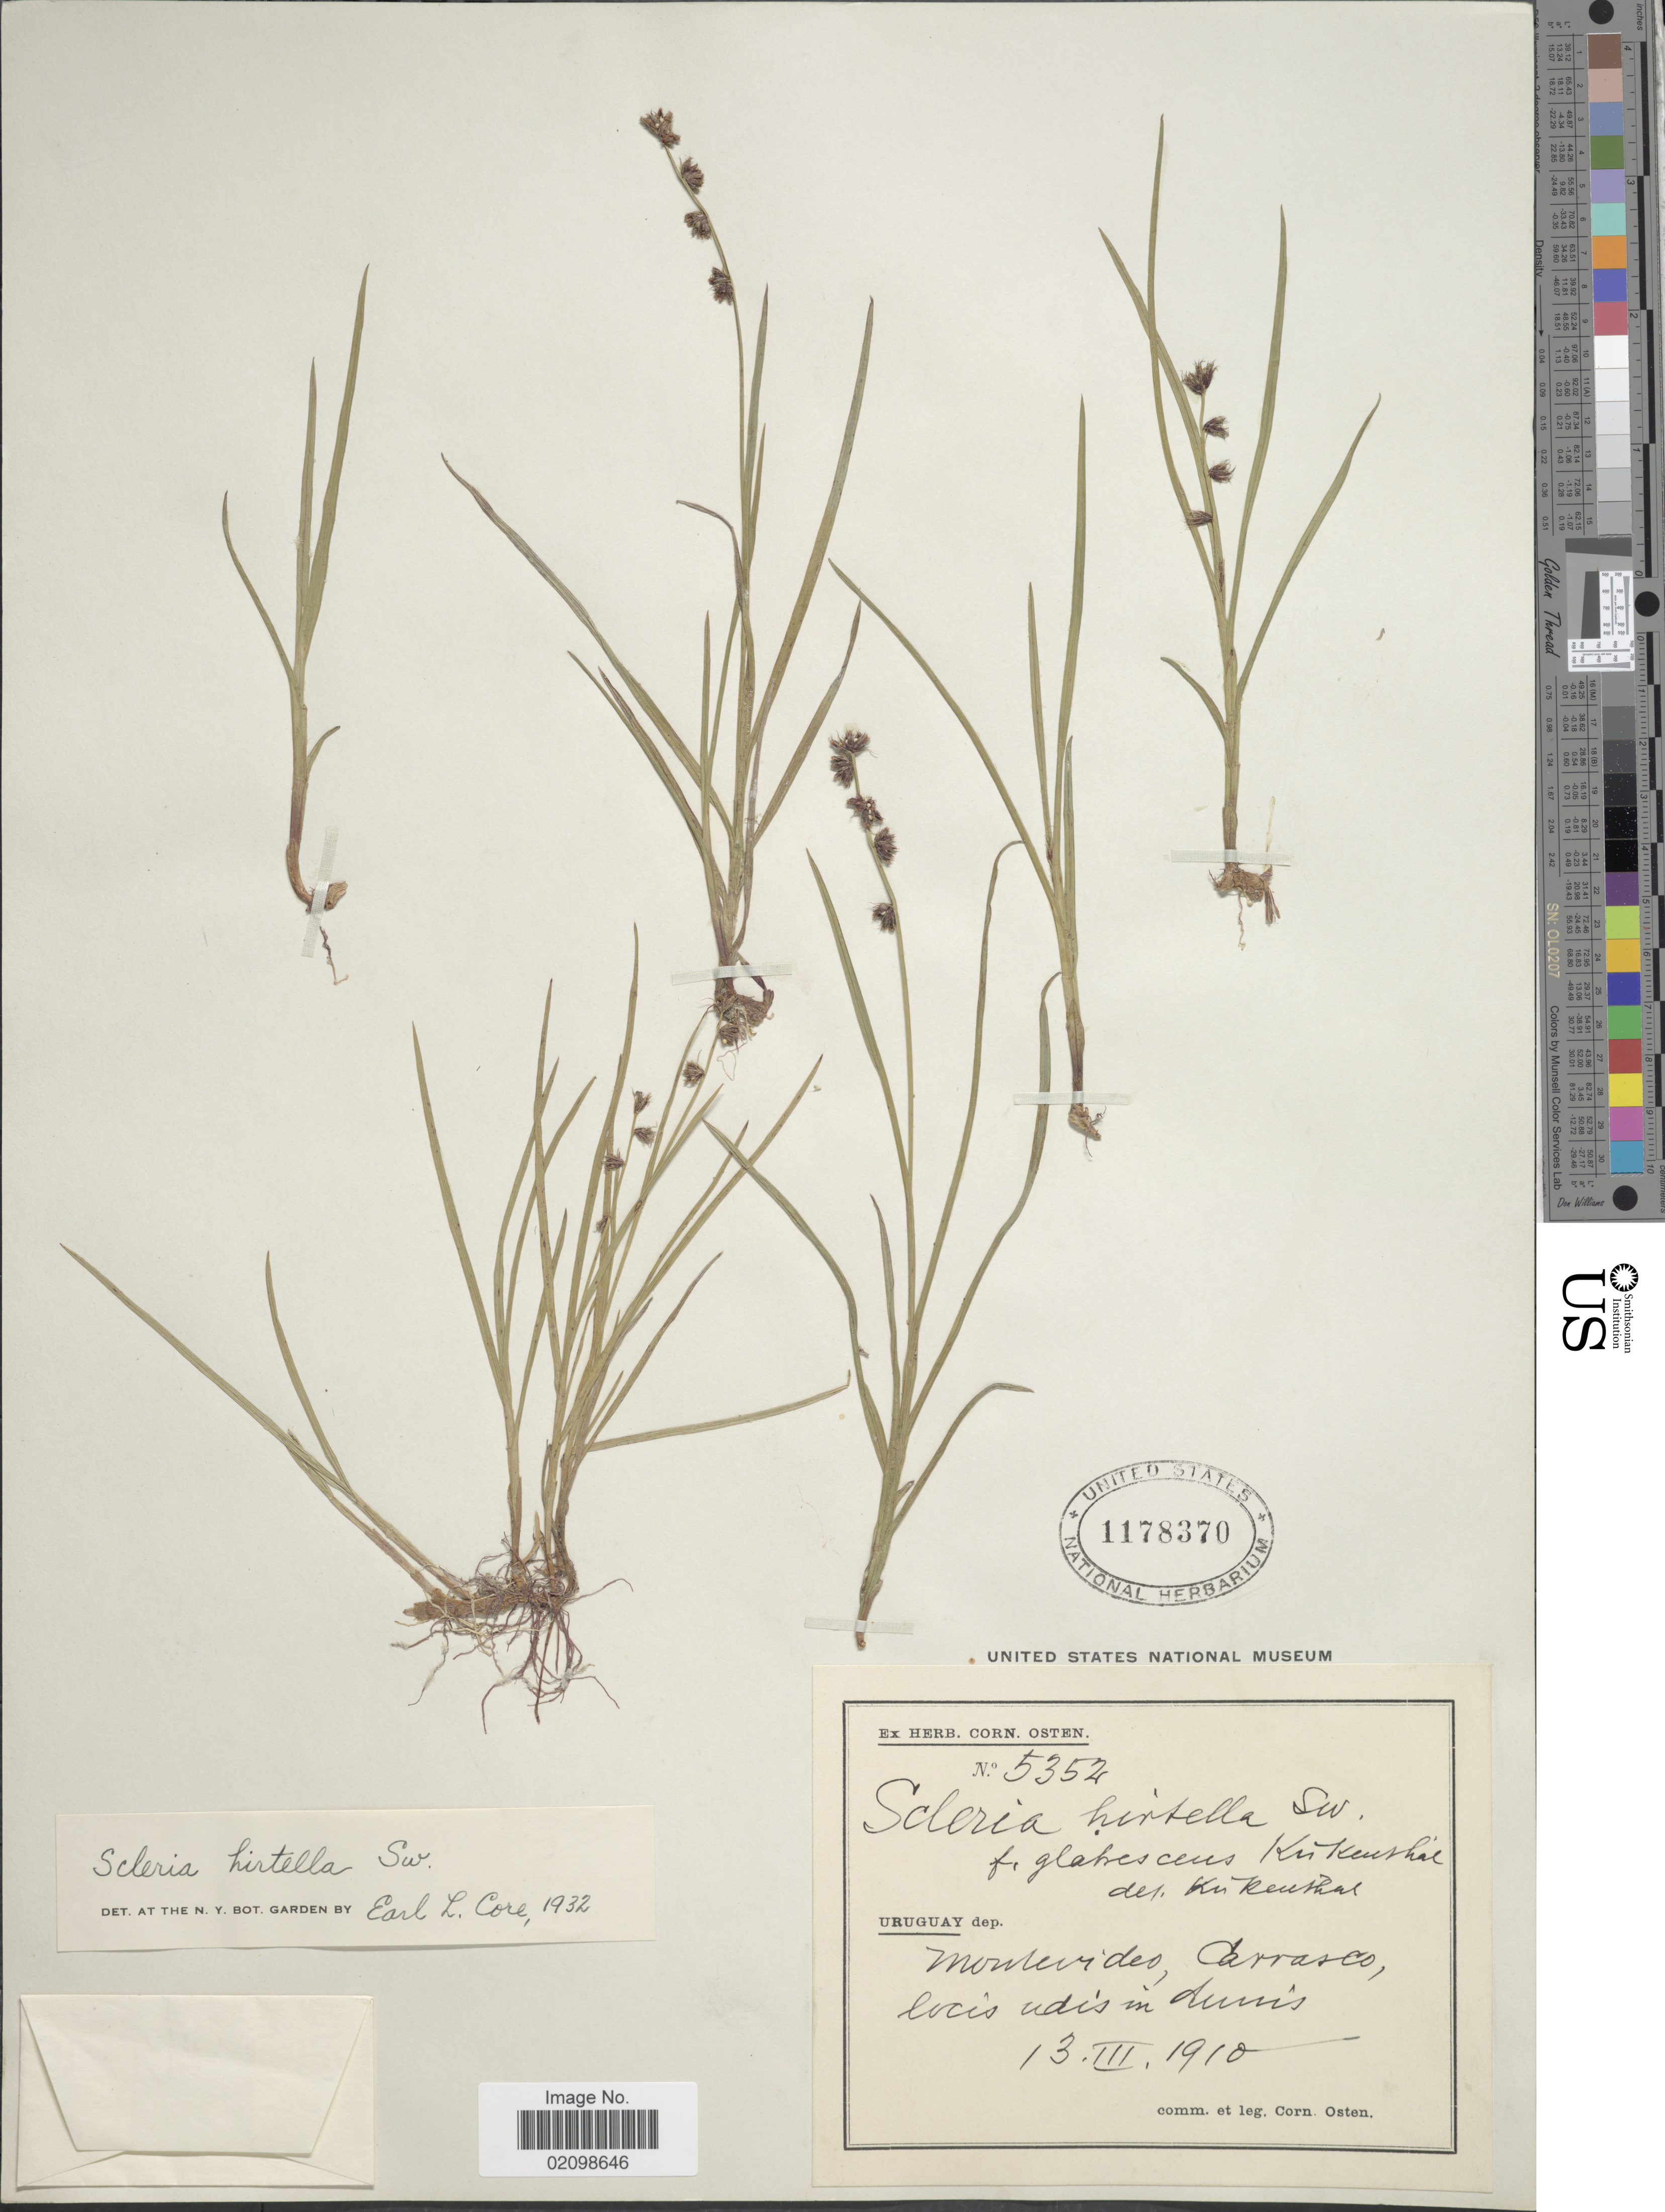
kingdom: Plantae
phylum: Tracheophyta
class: Liliopsida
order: Poales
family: Cyperaceae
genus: Scleria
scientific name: Scleria distans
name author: Poir.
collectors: C. Osten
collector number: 5354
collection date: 1910-03-13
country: Uruguay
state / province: Montevideo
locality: Uruguay, Dep.Montevideo, Carrasco, locis udis in dunis.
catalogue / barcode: US 1178370